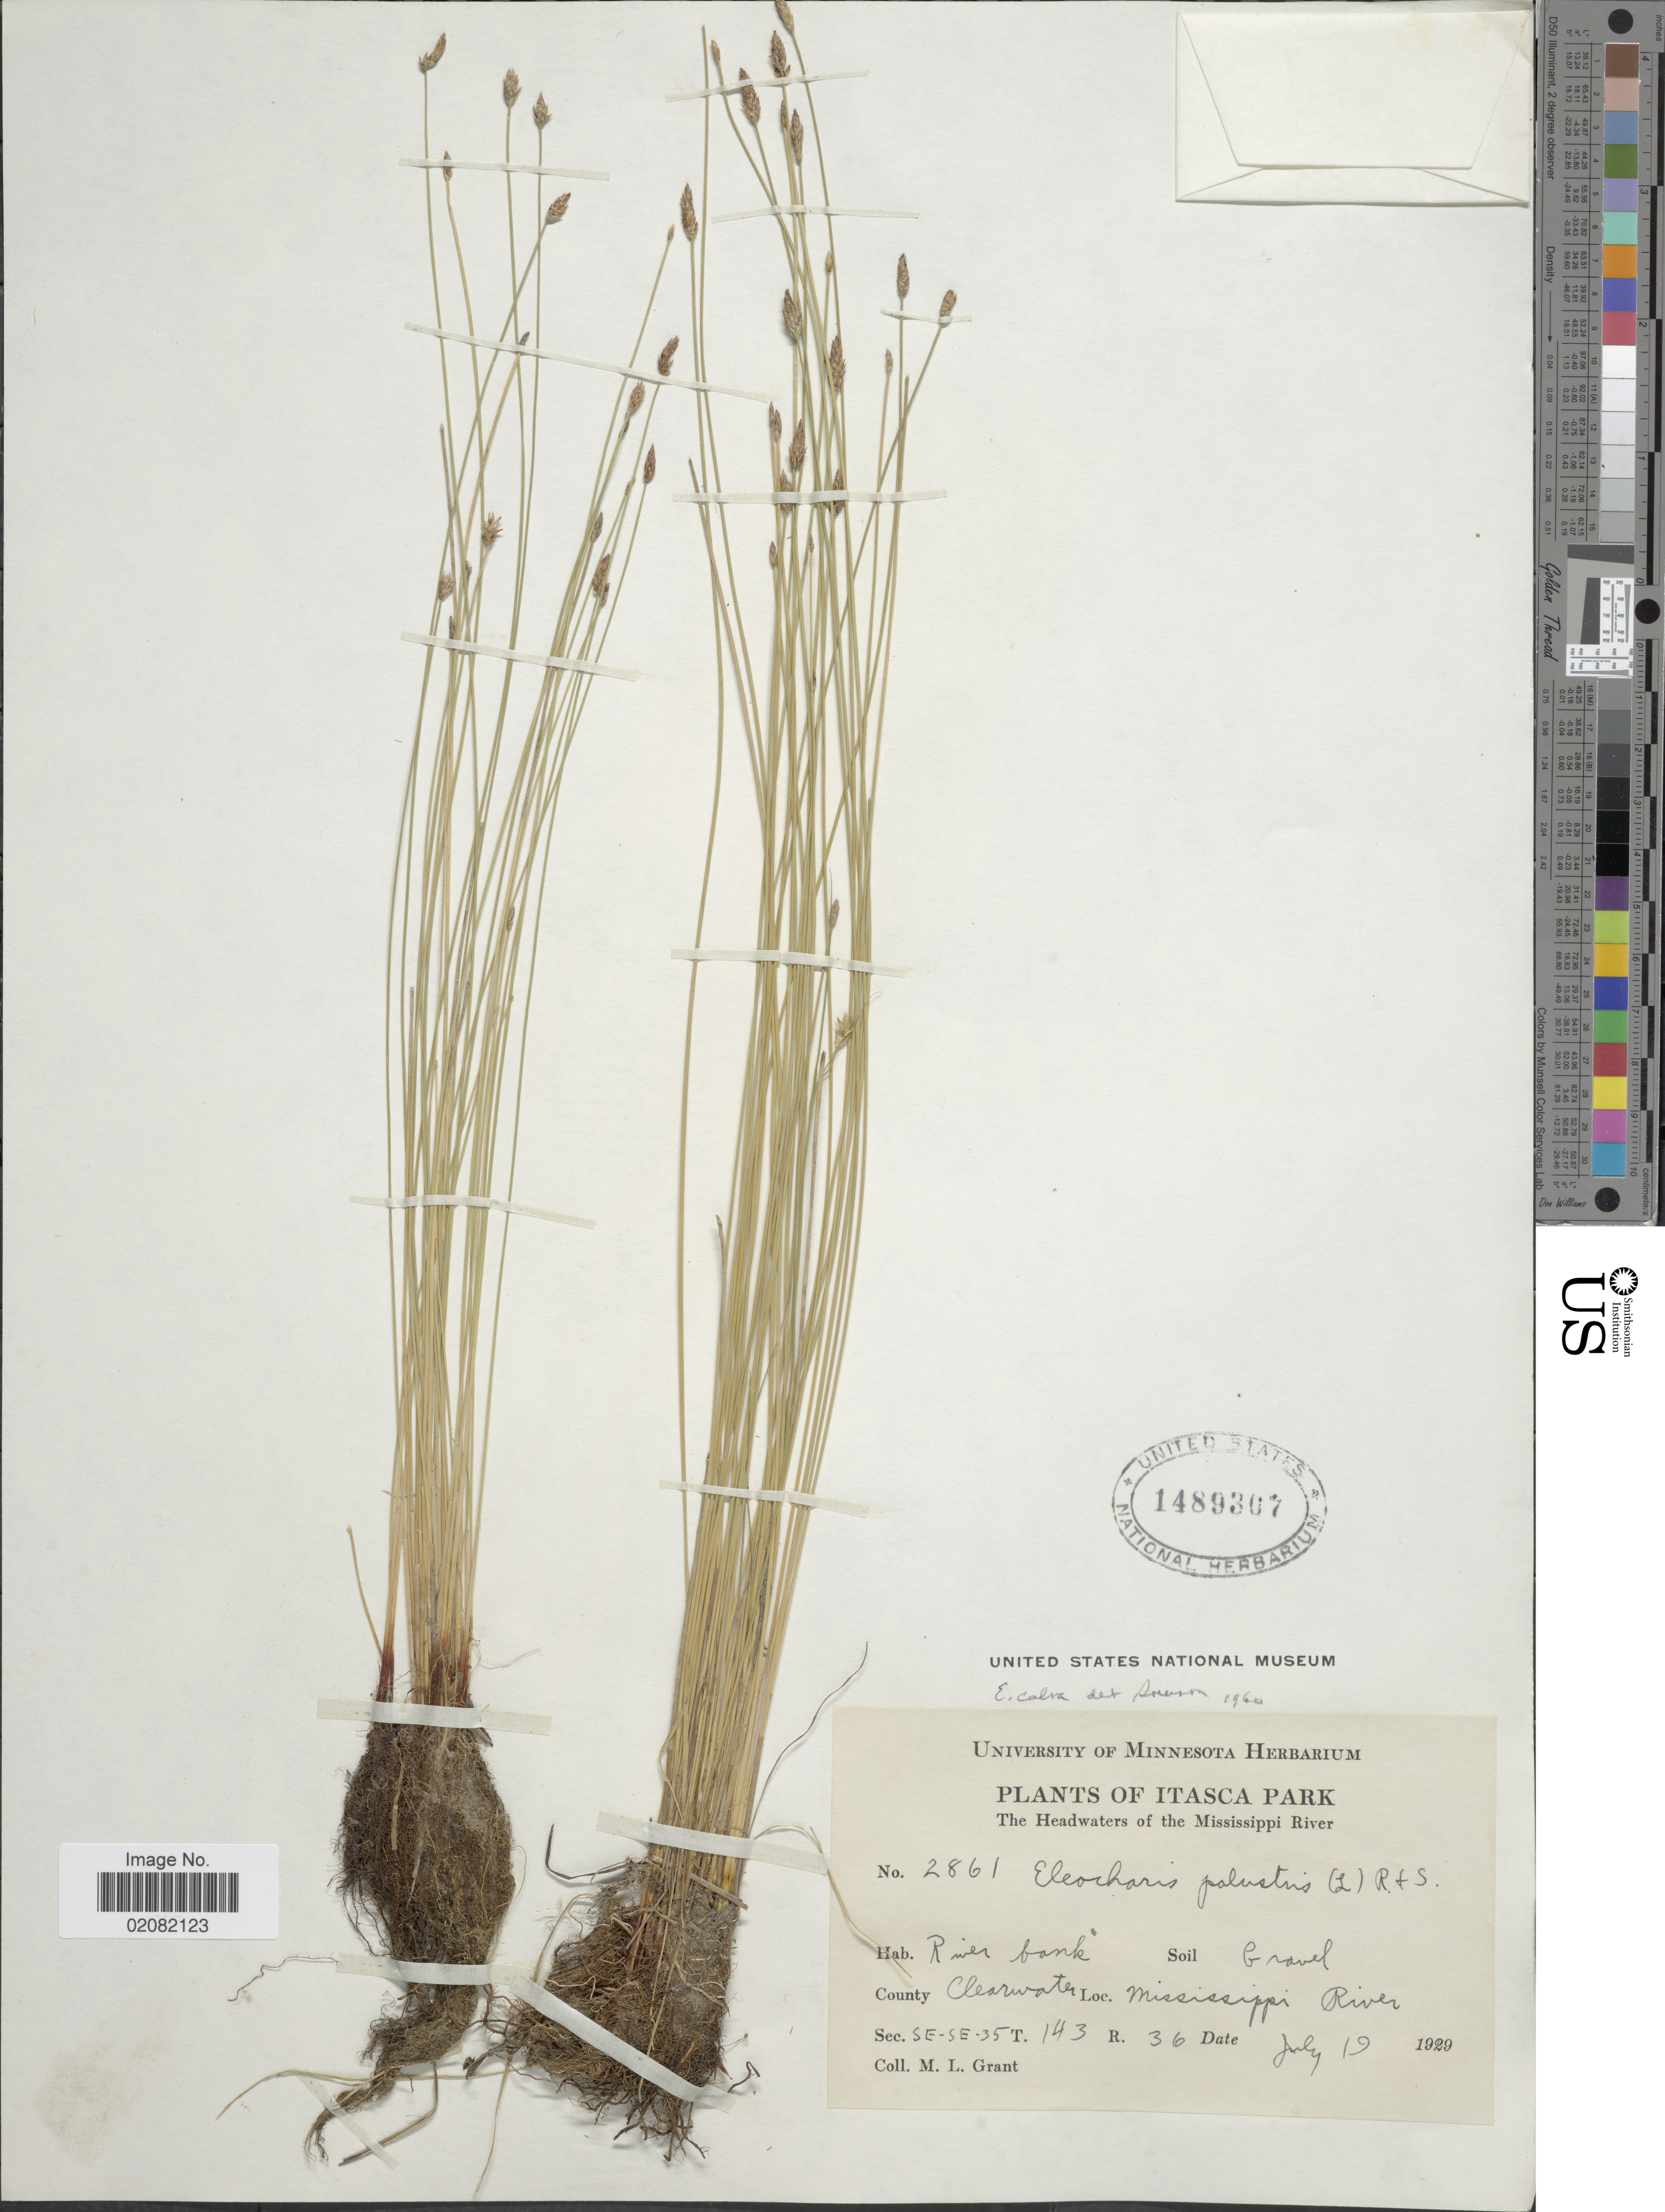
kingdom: Plantae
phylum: Tracheophyta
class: Liliopsida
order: Poales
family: Cyperaceae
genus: Eleocharis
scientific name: Eleocharis erythropoda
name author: Steud.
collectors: M. L. Grant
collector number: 2861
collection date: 1929-07-19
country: United States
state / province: Minnesota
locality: Itasca Park, The Headwaters of the Mississippi River, River bank, County Clearwater, Mississippi River, Sec. SE-SE-35 T143 R36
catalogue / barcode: US 1489307